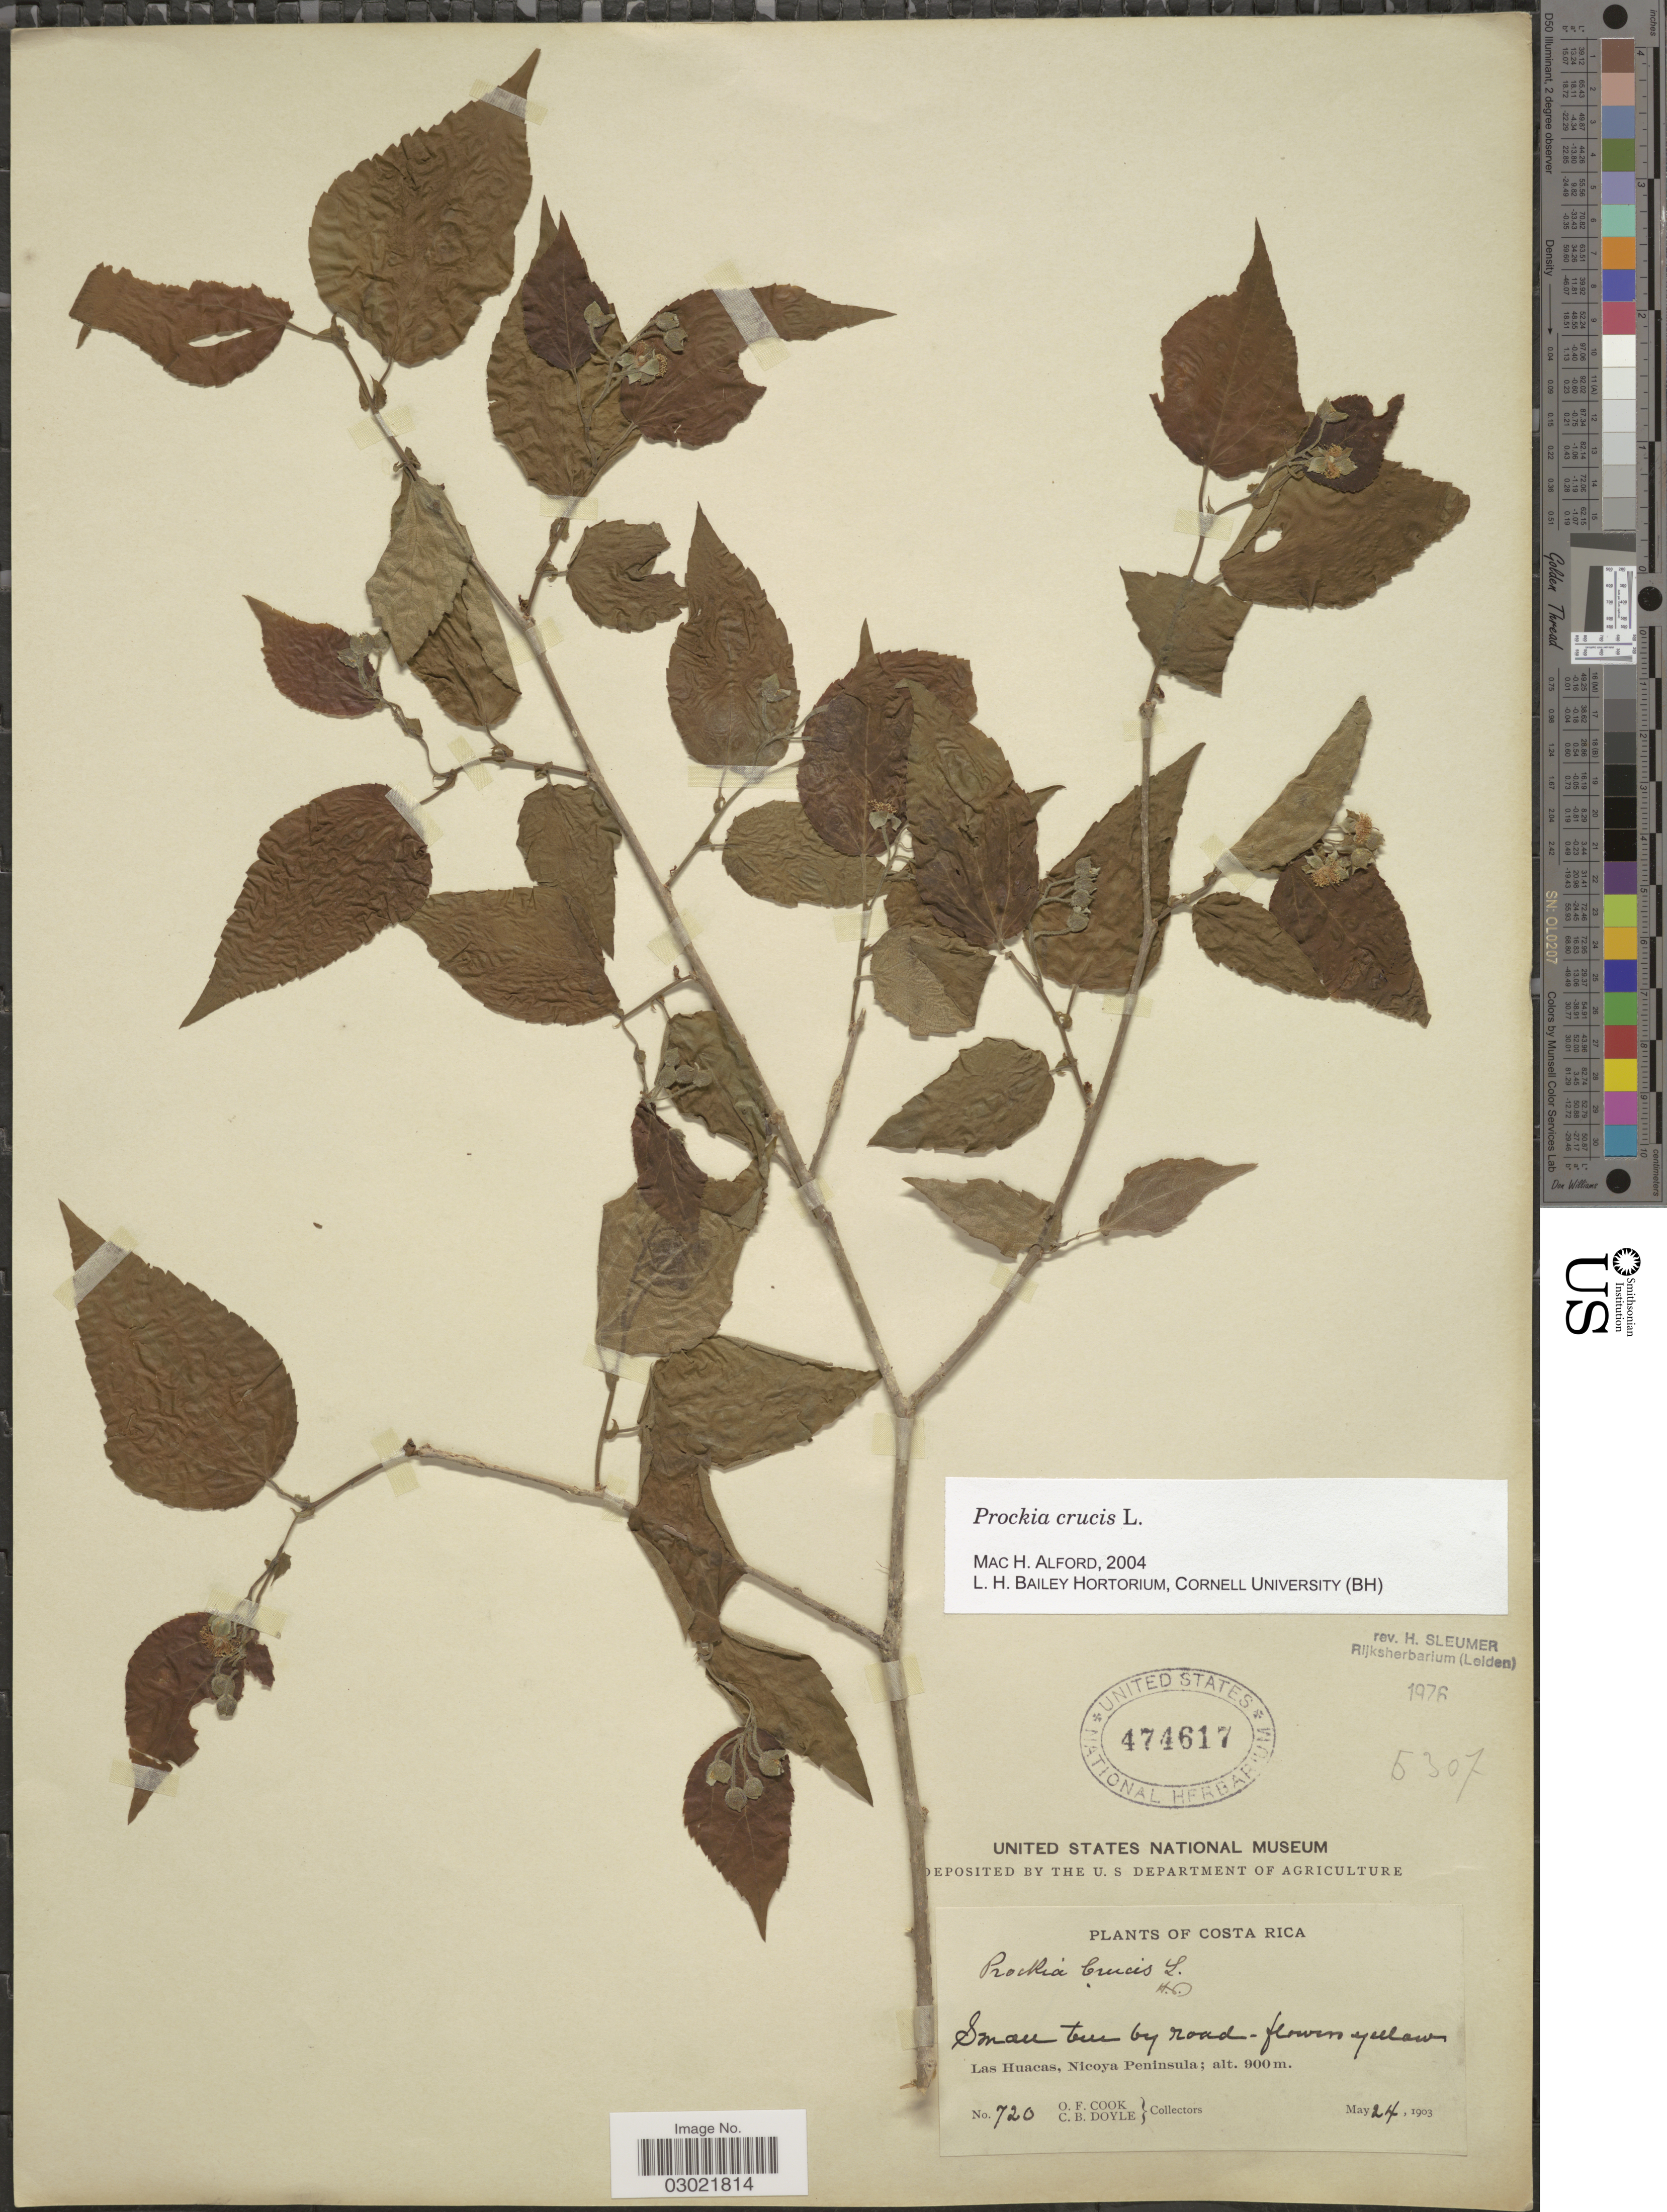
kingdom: Plantae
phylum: Tracheophyta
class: Magnoliopsida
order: Malpighiales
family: Salicaceae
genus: Prockia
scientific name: Prockia crucis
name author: P. Browne ex L.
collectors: O. F. Cook & C. Doyle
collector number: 720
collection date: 1903-05-24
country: Costa Rica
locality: Las Huacas, Nicoya Peninsula.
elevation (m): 900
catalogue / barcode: US 474617